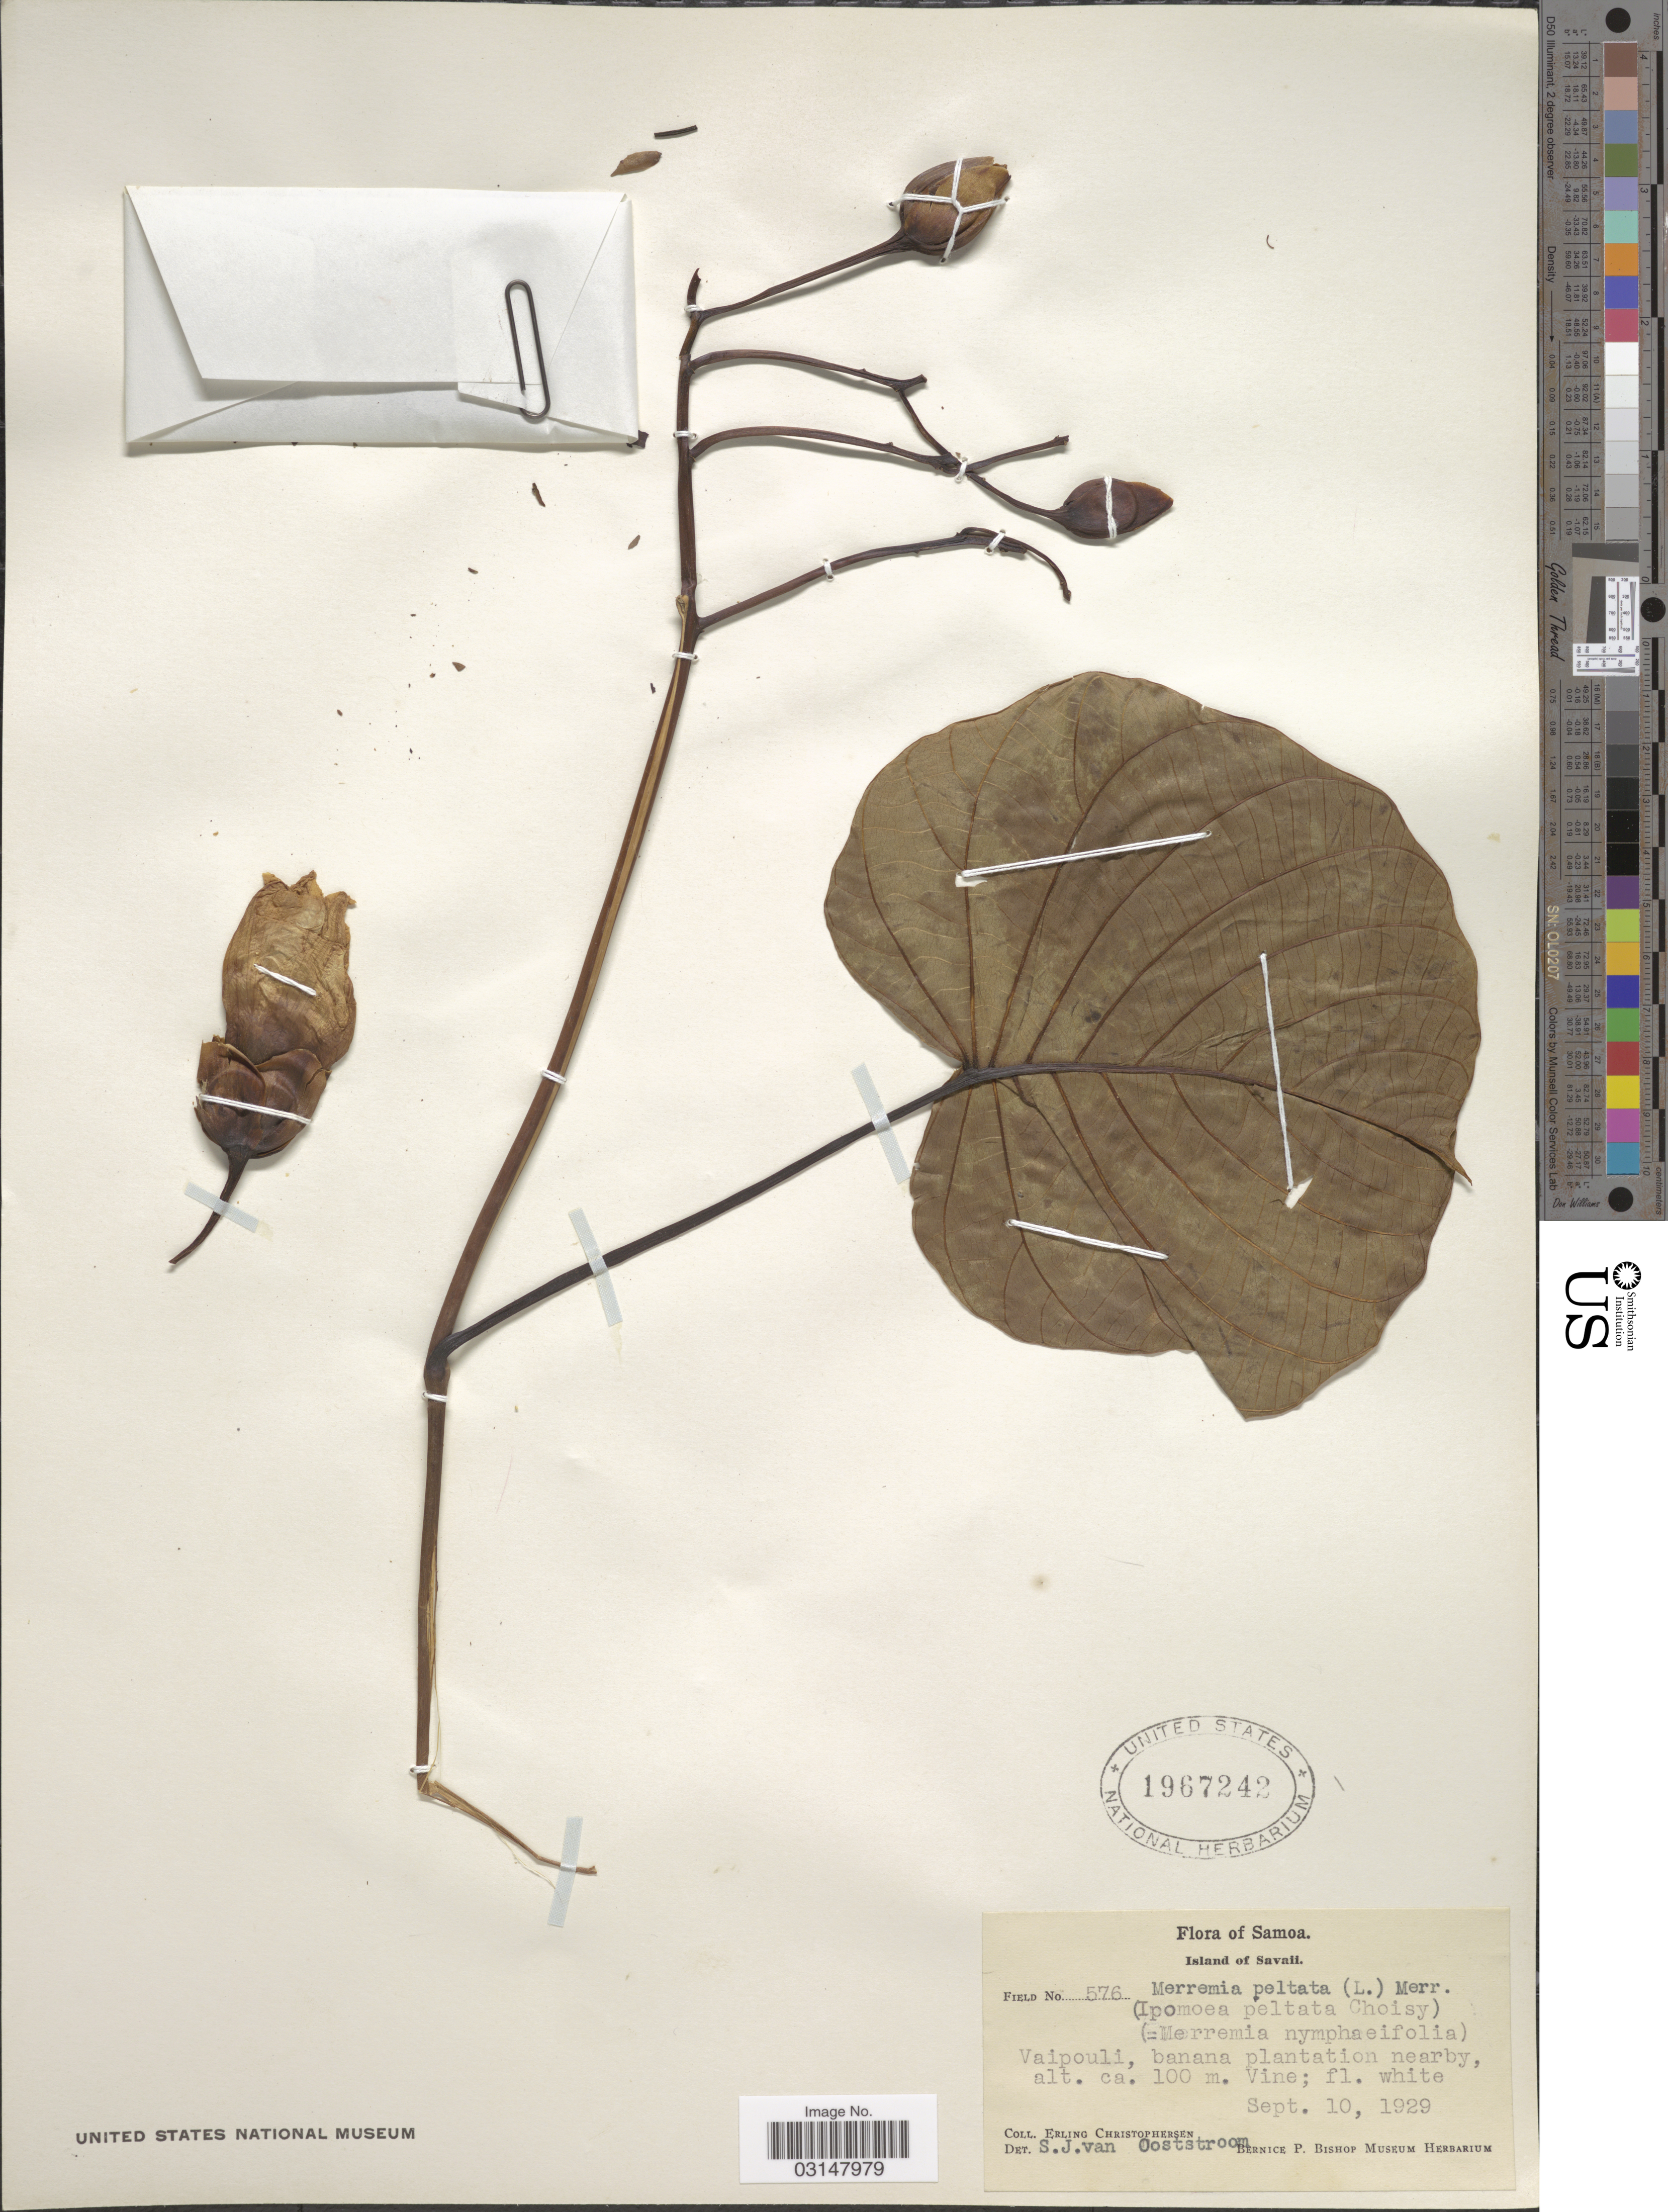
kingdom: Plantae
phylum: Tracheophyta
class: Magnoliopsida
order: Solanales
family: Convolvulaceae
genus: Decalobanthus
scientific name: Decalobanthus peltatus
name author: (L.) A. R. Simões & Staples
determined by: Wagner, W. L., (BOT), Smithsonian Institution - National Museum of Natural History (UNITED STATES)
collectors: E. Christophersen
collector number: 576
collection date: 1929-09-10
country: Samoa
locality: Samoa. Island of Savaii. Vaipouli, banana plantation nearby.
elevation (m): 100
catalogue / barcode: US 1967242